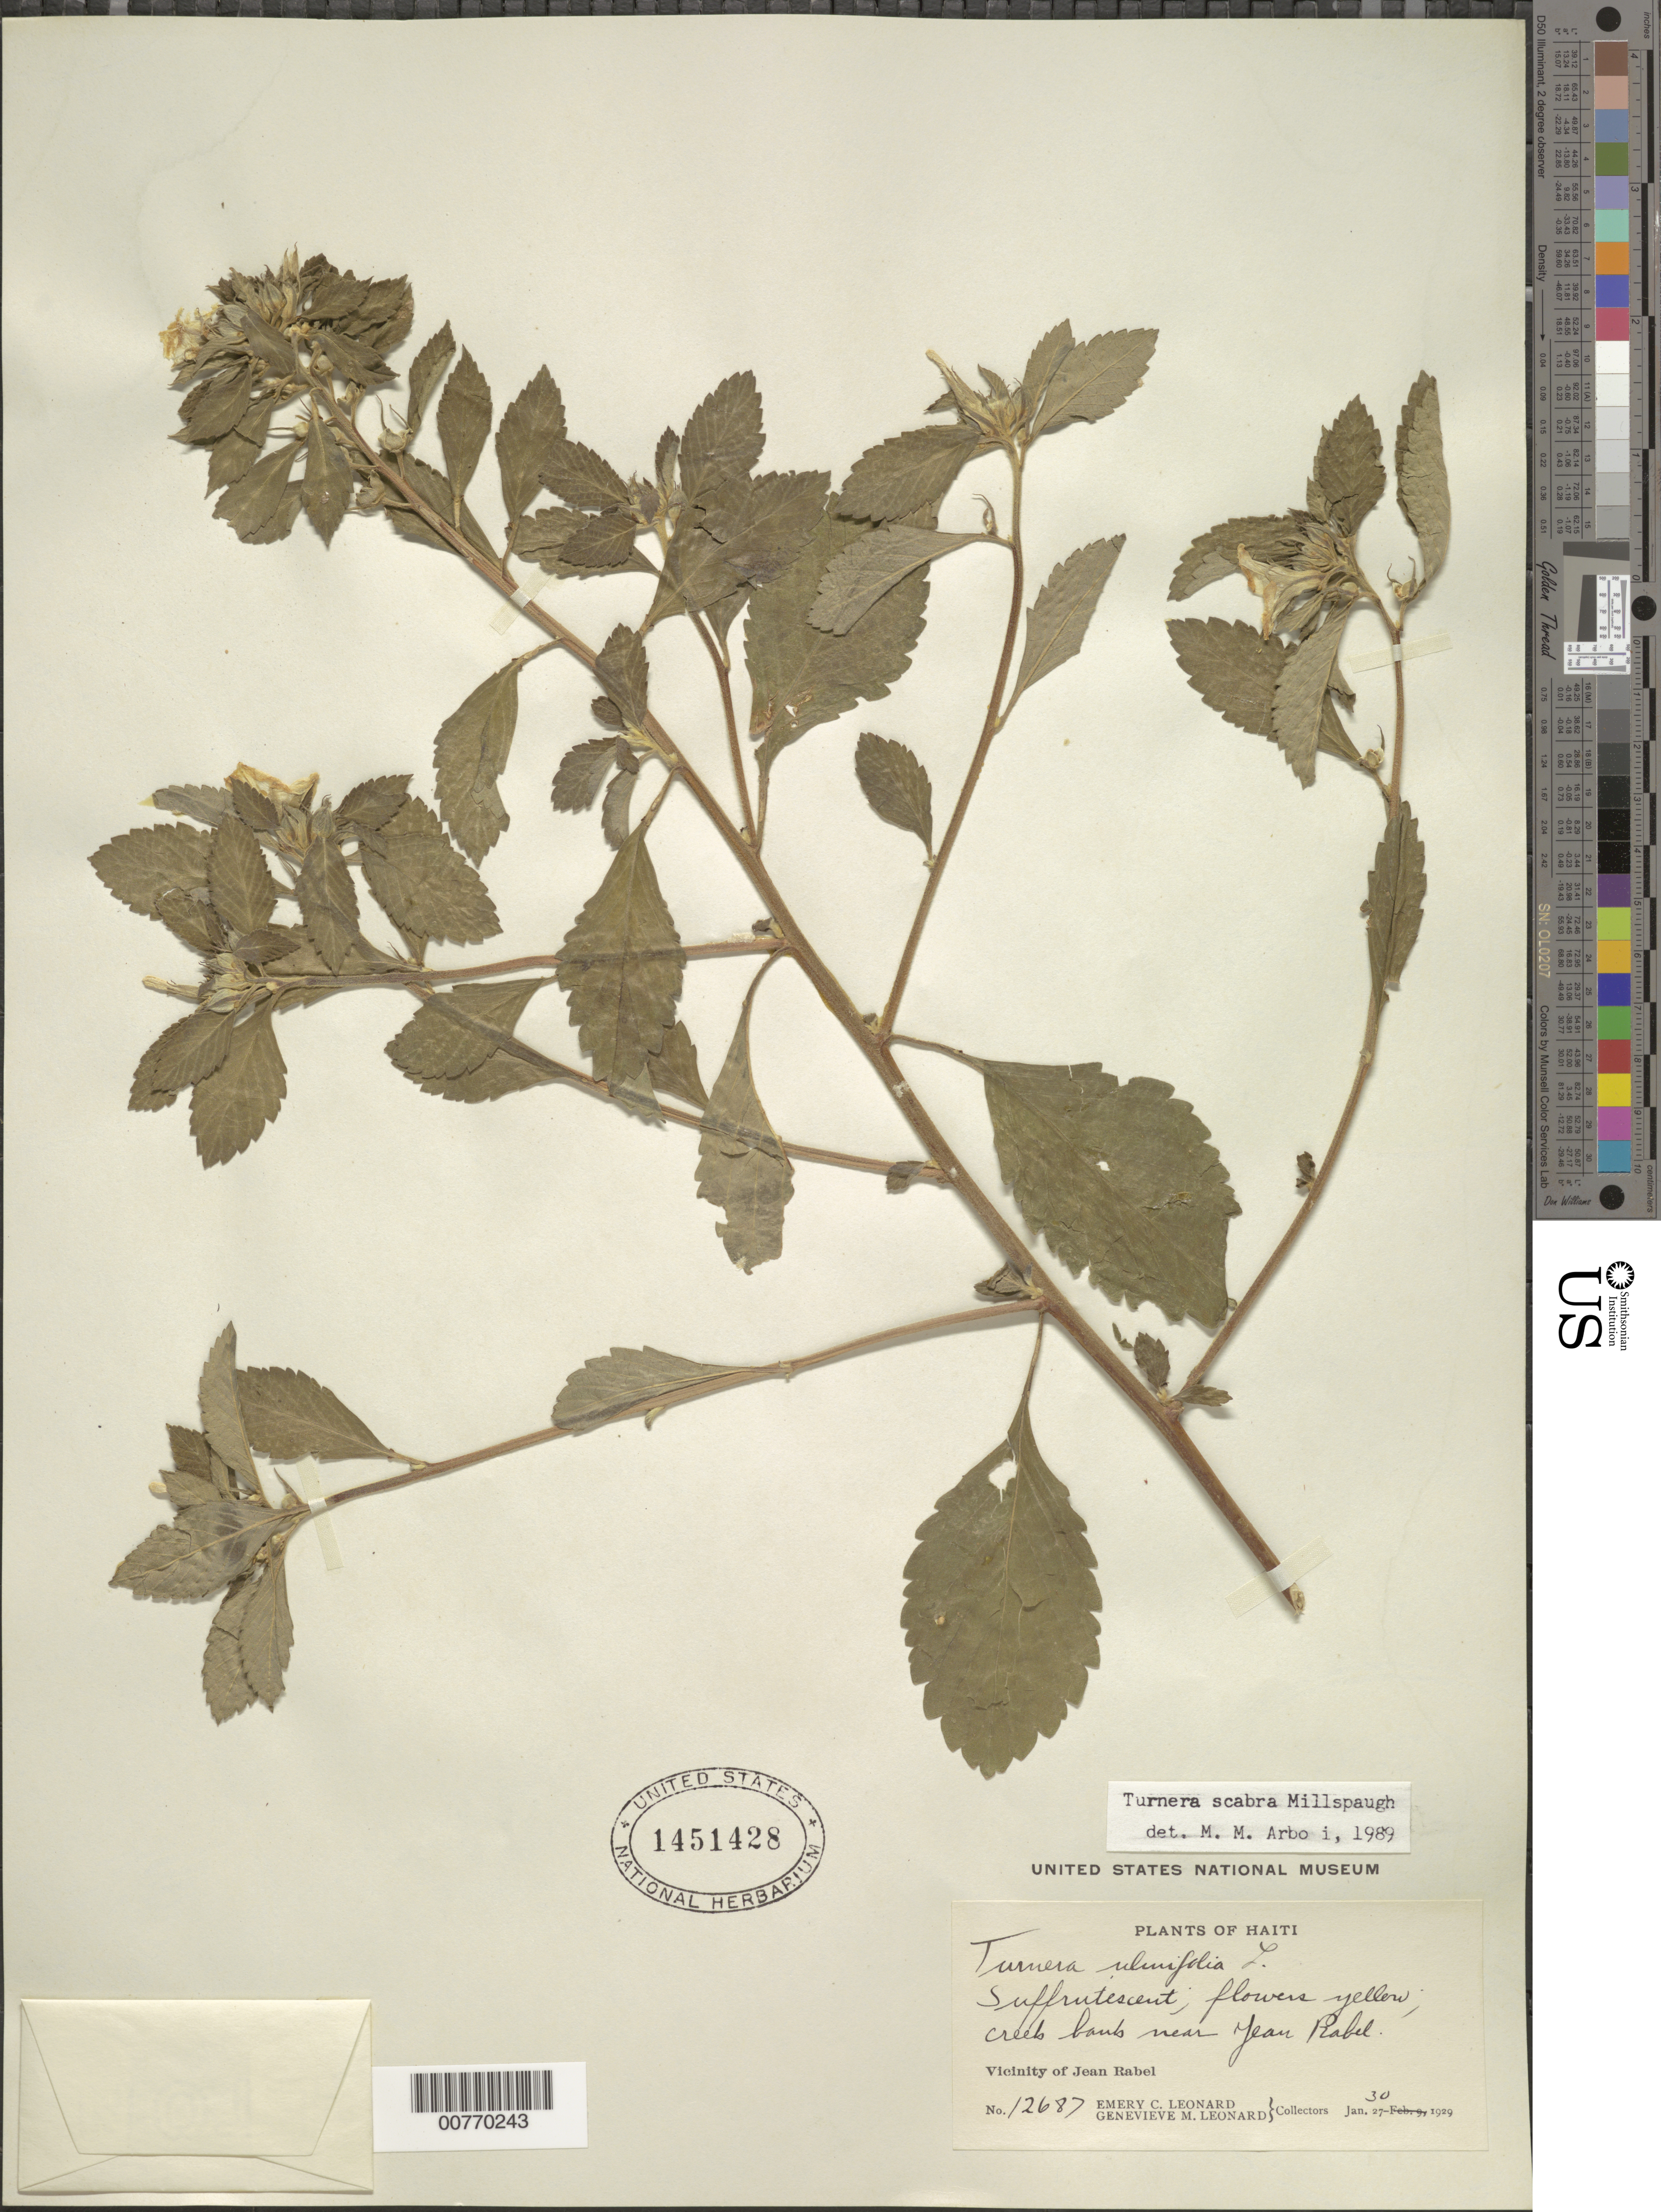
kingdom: Plantae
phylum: Tracheophyta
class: Magnoliopsida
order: Malpighiales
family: Turneraceae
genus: Turnera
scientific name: Turnera ulmifolia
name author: L.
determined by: Arbo, M. M.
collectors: E. C. Leonard & G. M. Leonard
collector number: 12687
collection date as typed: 30 Jan 1929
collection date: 1929-01-30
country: Haiti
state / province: Nord-Óuest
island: Hispaniola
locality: Vicinity of Jean Rabel.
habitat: Creek bank.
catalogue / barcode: US 1451428